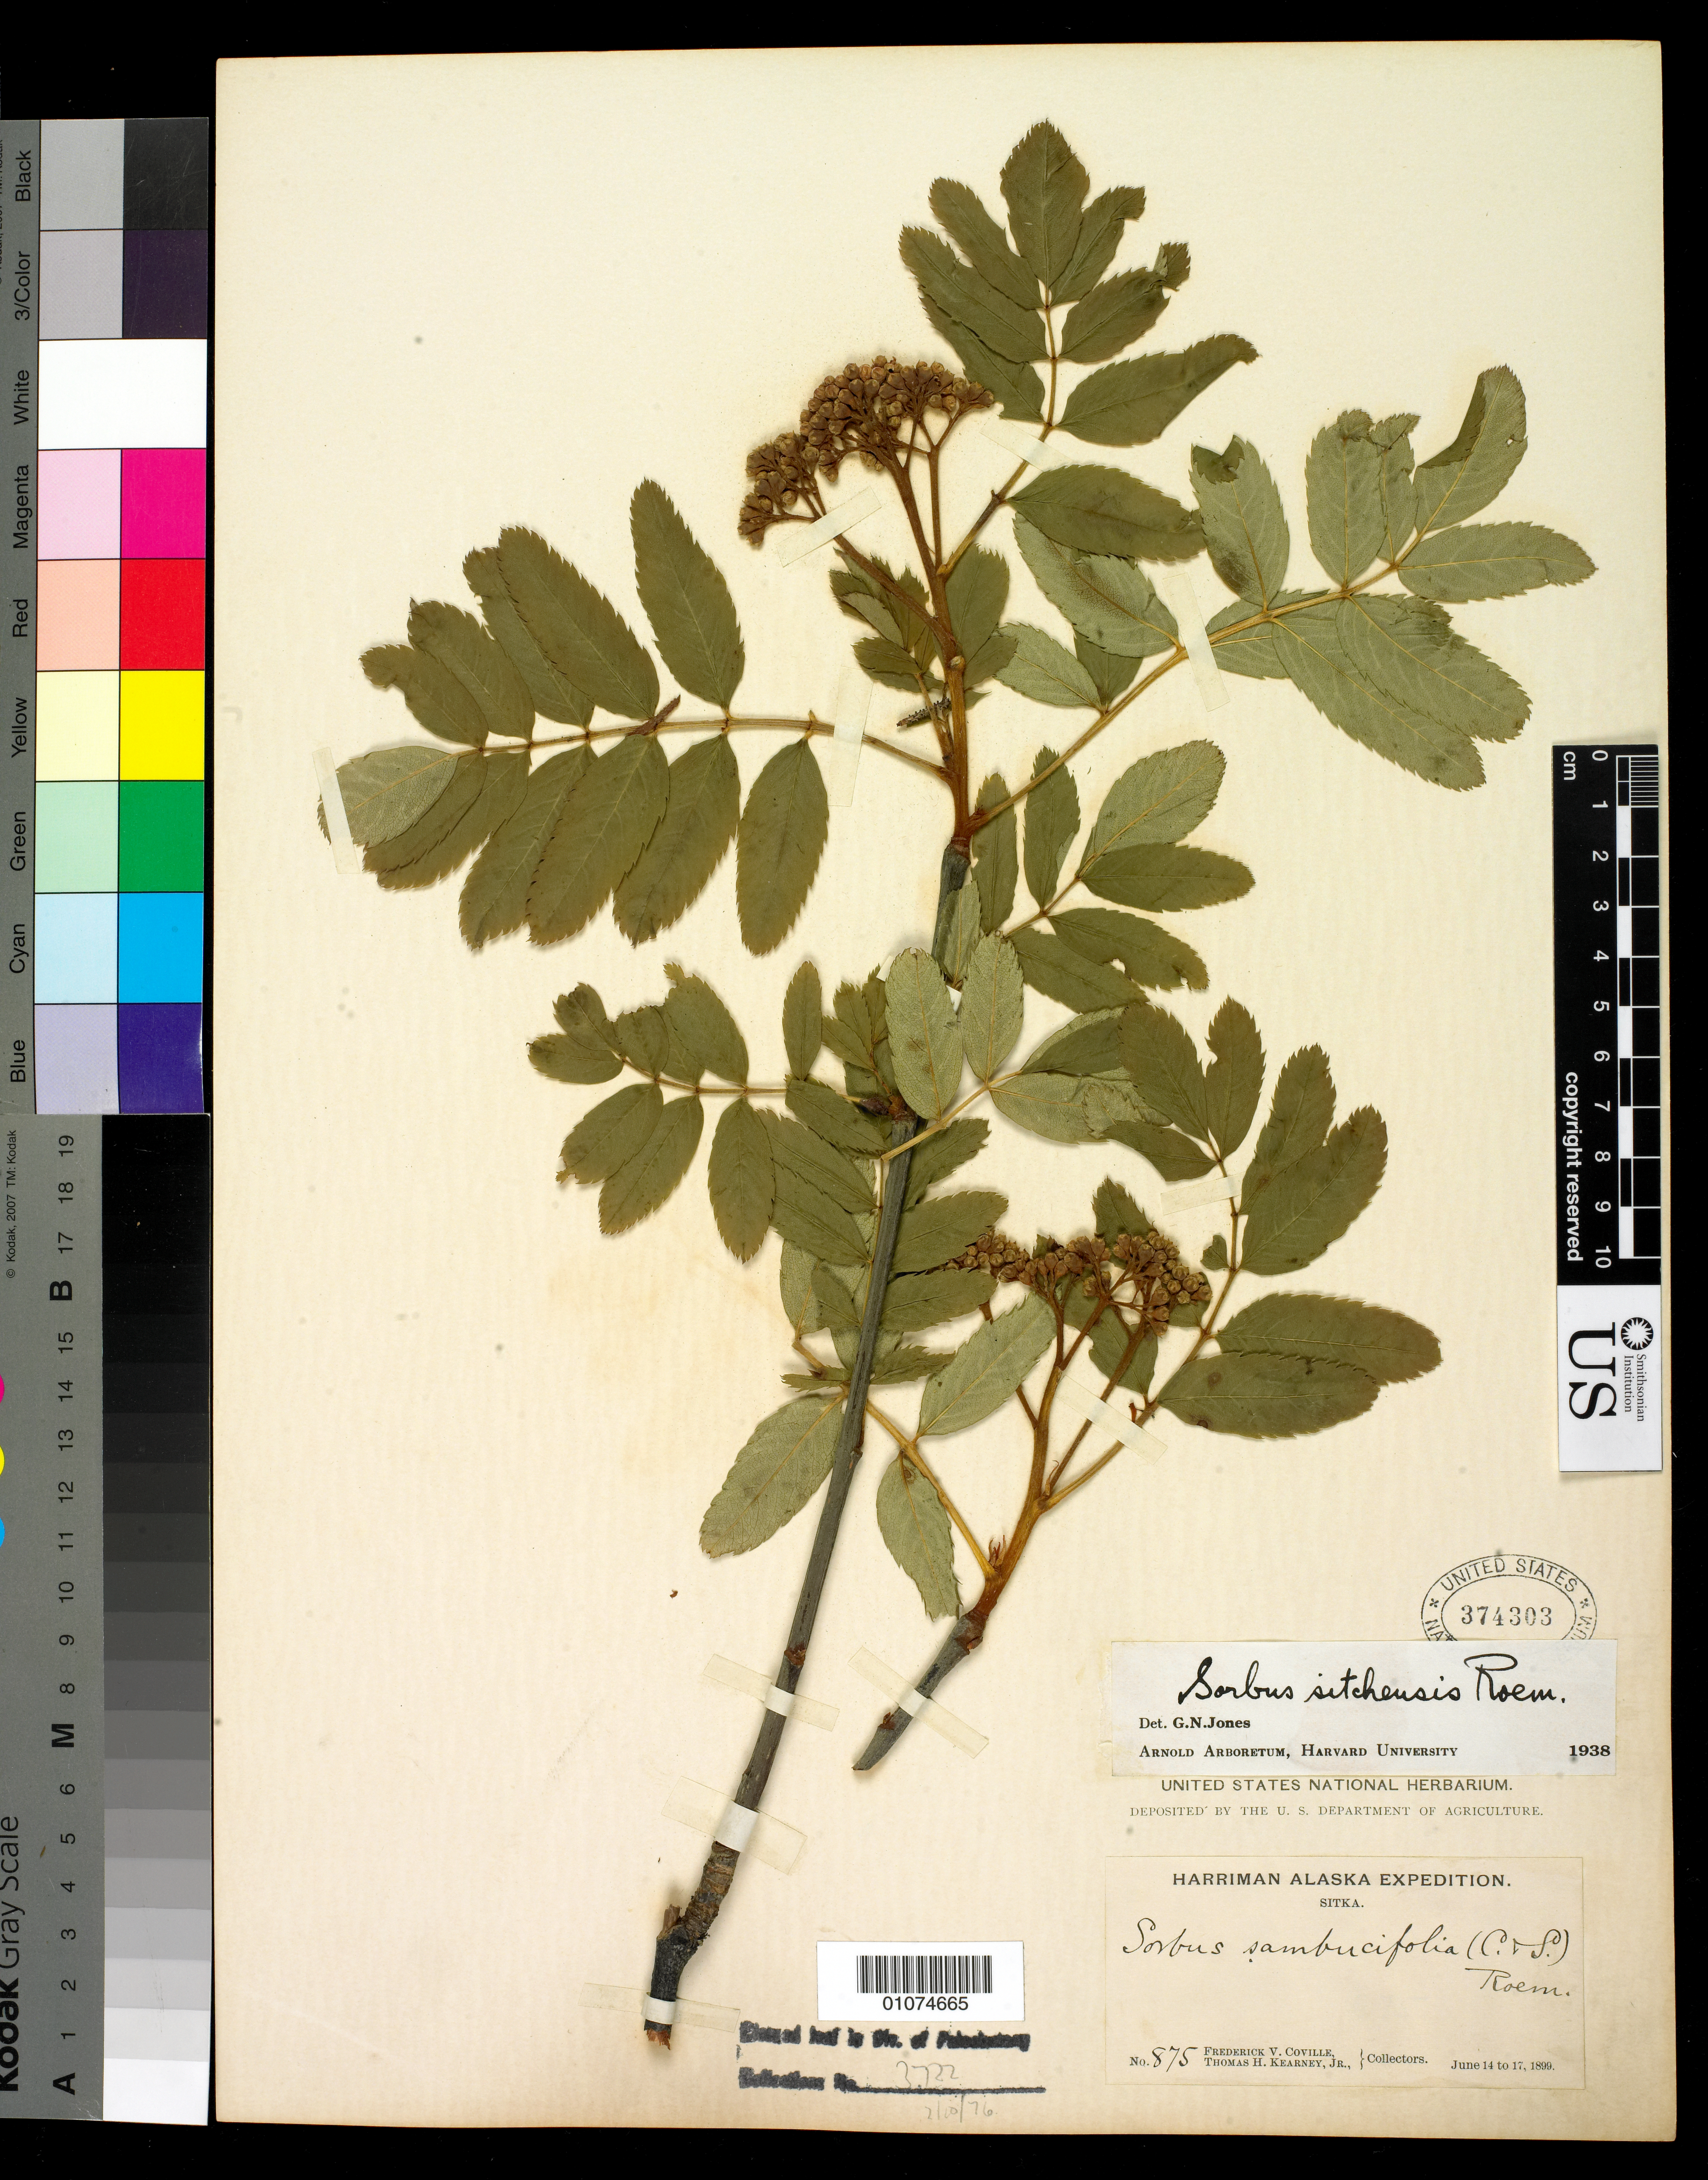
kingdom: Plantae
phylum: Tracheophyta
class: Magnoliopsida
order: Rosales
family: Rosaceae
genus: Sorbus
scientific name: Sorbus sitchensis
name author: M. Roem.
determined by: Jones, G. N.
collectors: F. V. Coville & T. H. Kearney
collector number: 875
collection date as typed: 14 Jun 1899 to 17 Jun 1899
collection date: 1899-06-14/1899-06-17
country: United States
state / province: Alaska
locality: Sitka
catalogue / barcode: US 374303